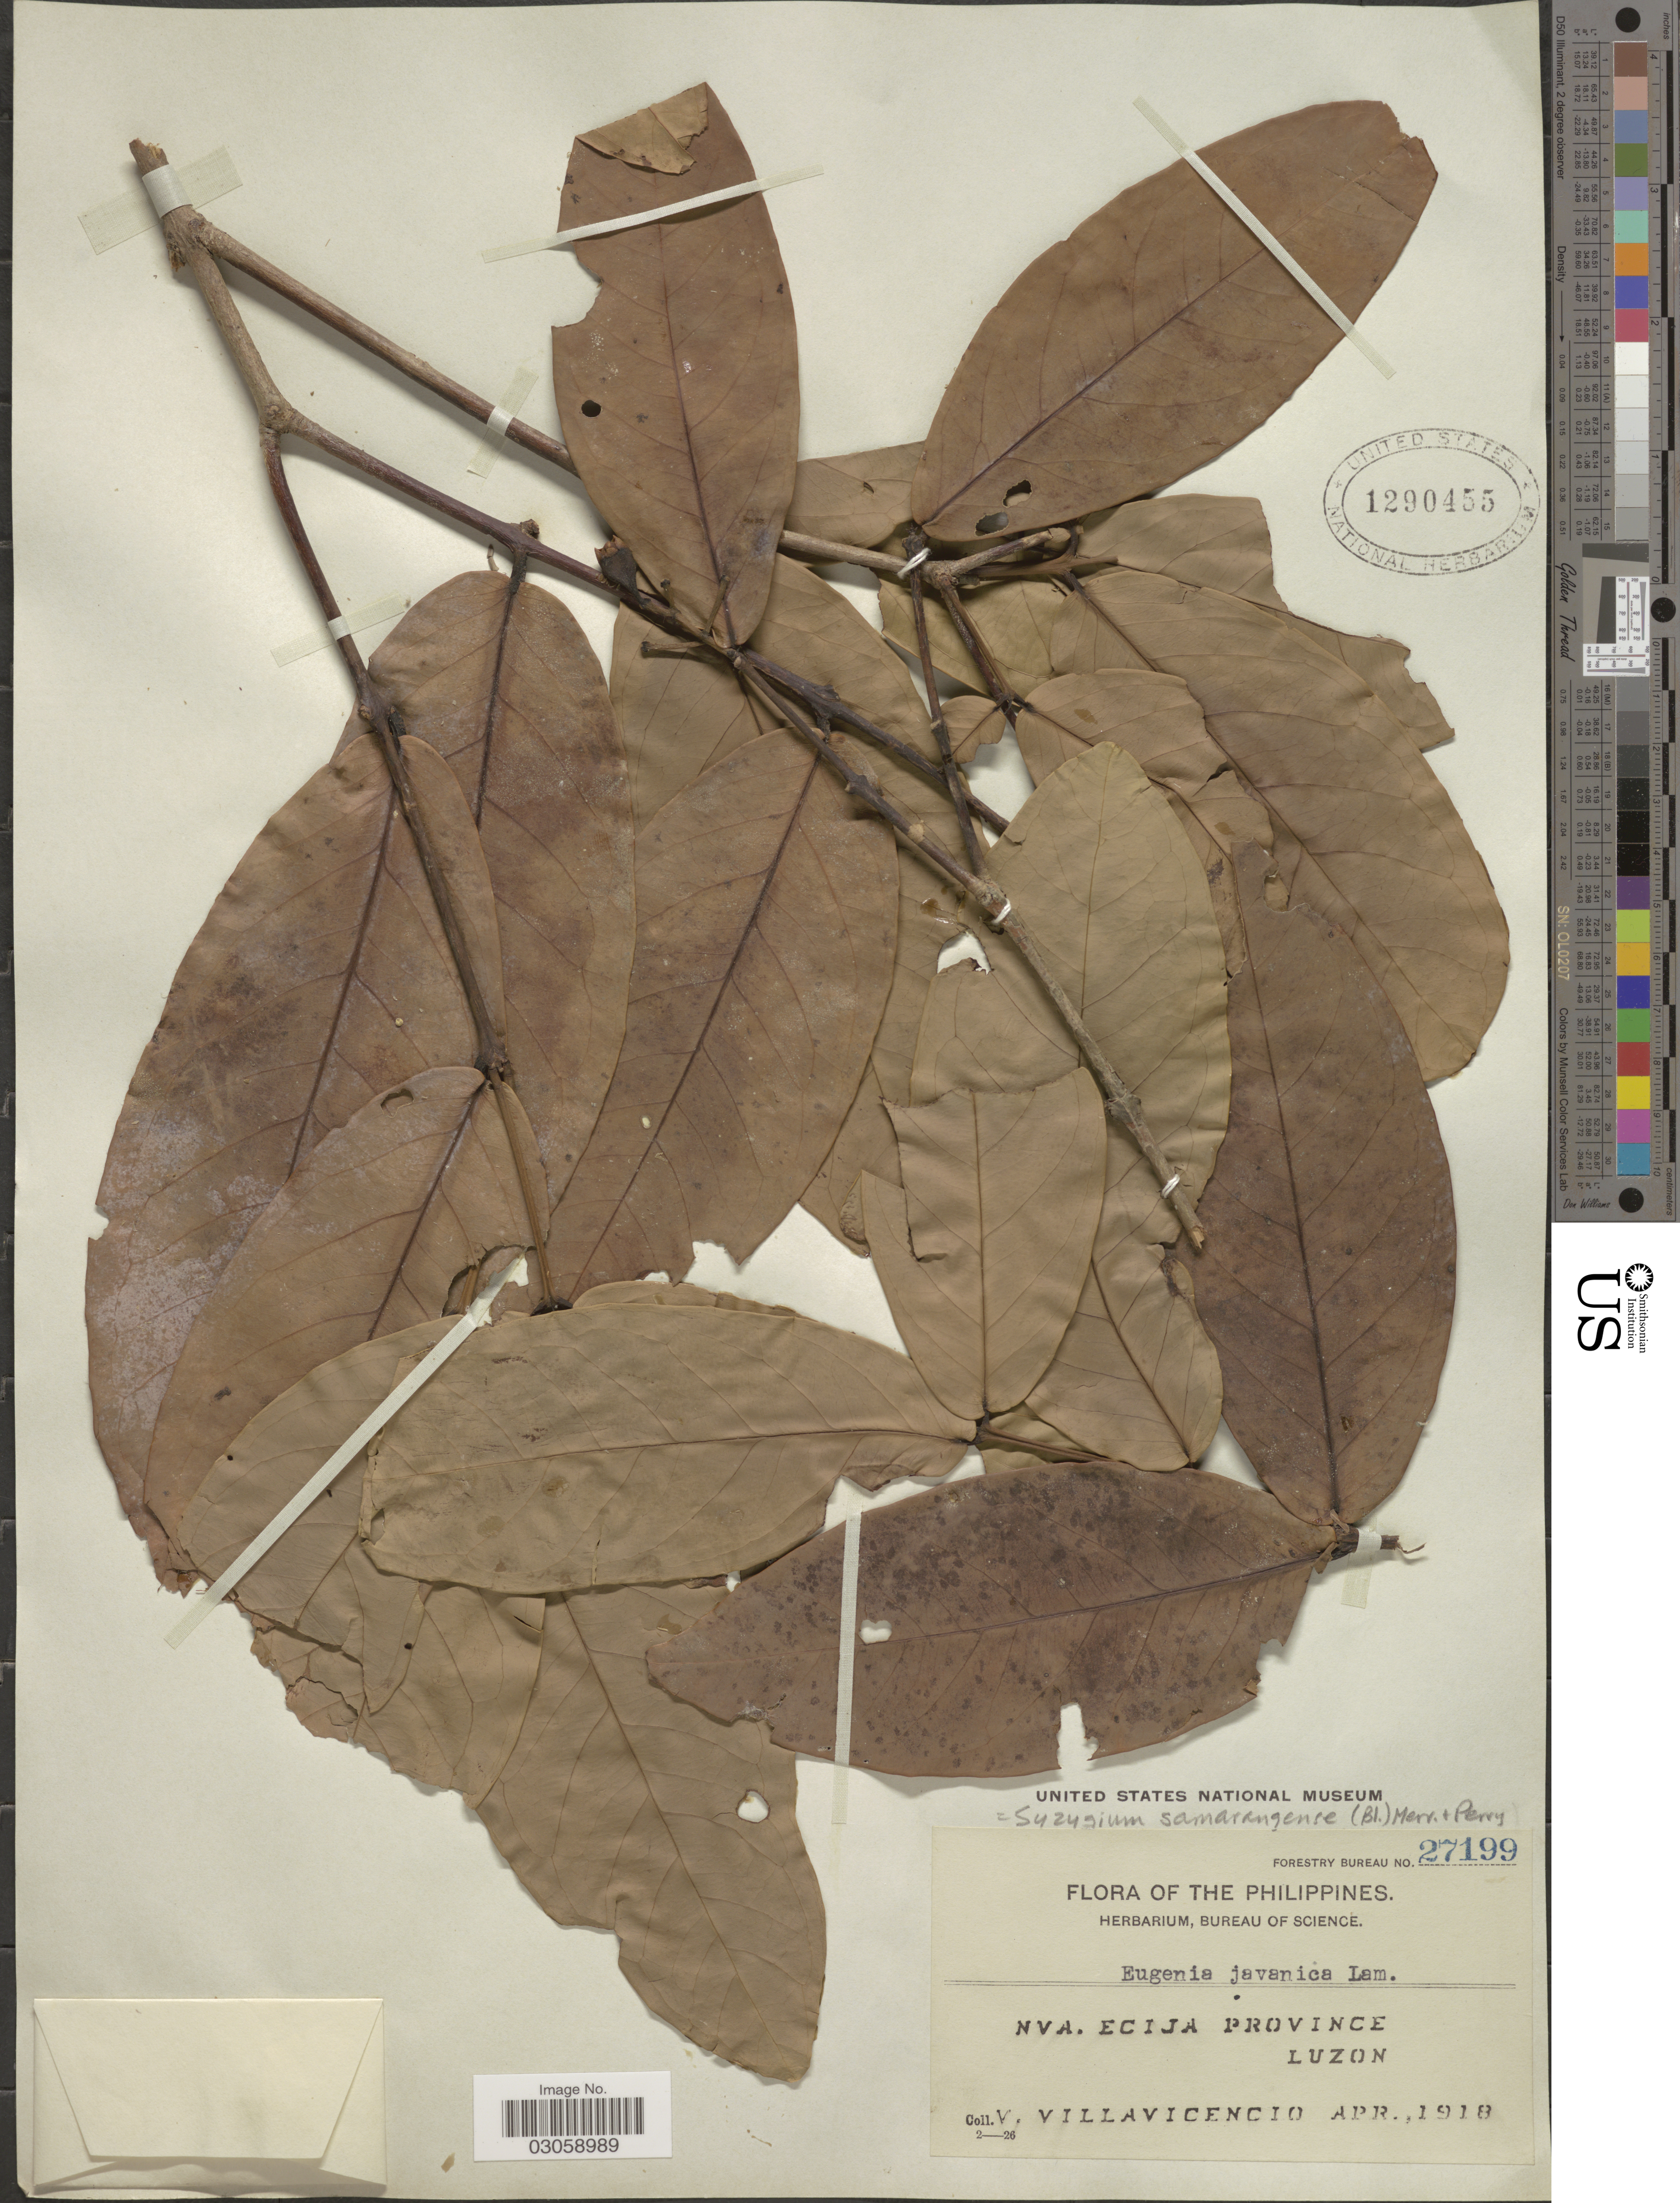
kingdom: Plantae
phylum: Tracheophyta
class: Magnoliopsida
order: Myrtales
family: Myrtaceae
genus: Syzygium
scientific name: Syzygium samarangense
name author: (Blume) Merr. & L.M. Perry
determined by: Strong, Mark T., (BOT), Smithsonian Institution - National Museum of Natural History (UNITED STATES)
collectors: V. Villavicencio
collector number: Foresrty Bureau 27199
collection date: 1918-04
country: Philippines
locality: Nva. Ecija Province, Luzon.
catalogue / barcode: US 1290455